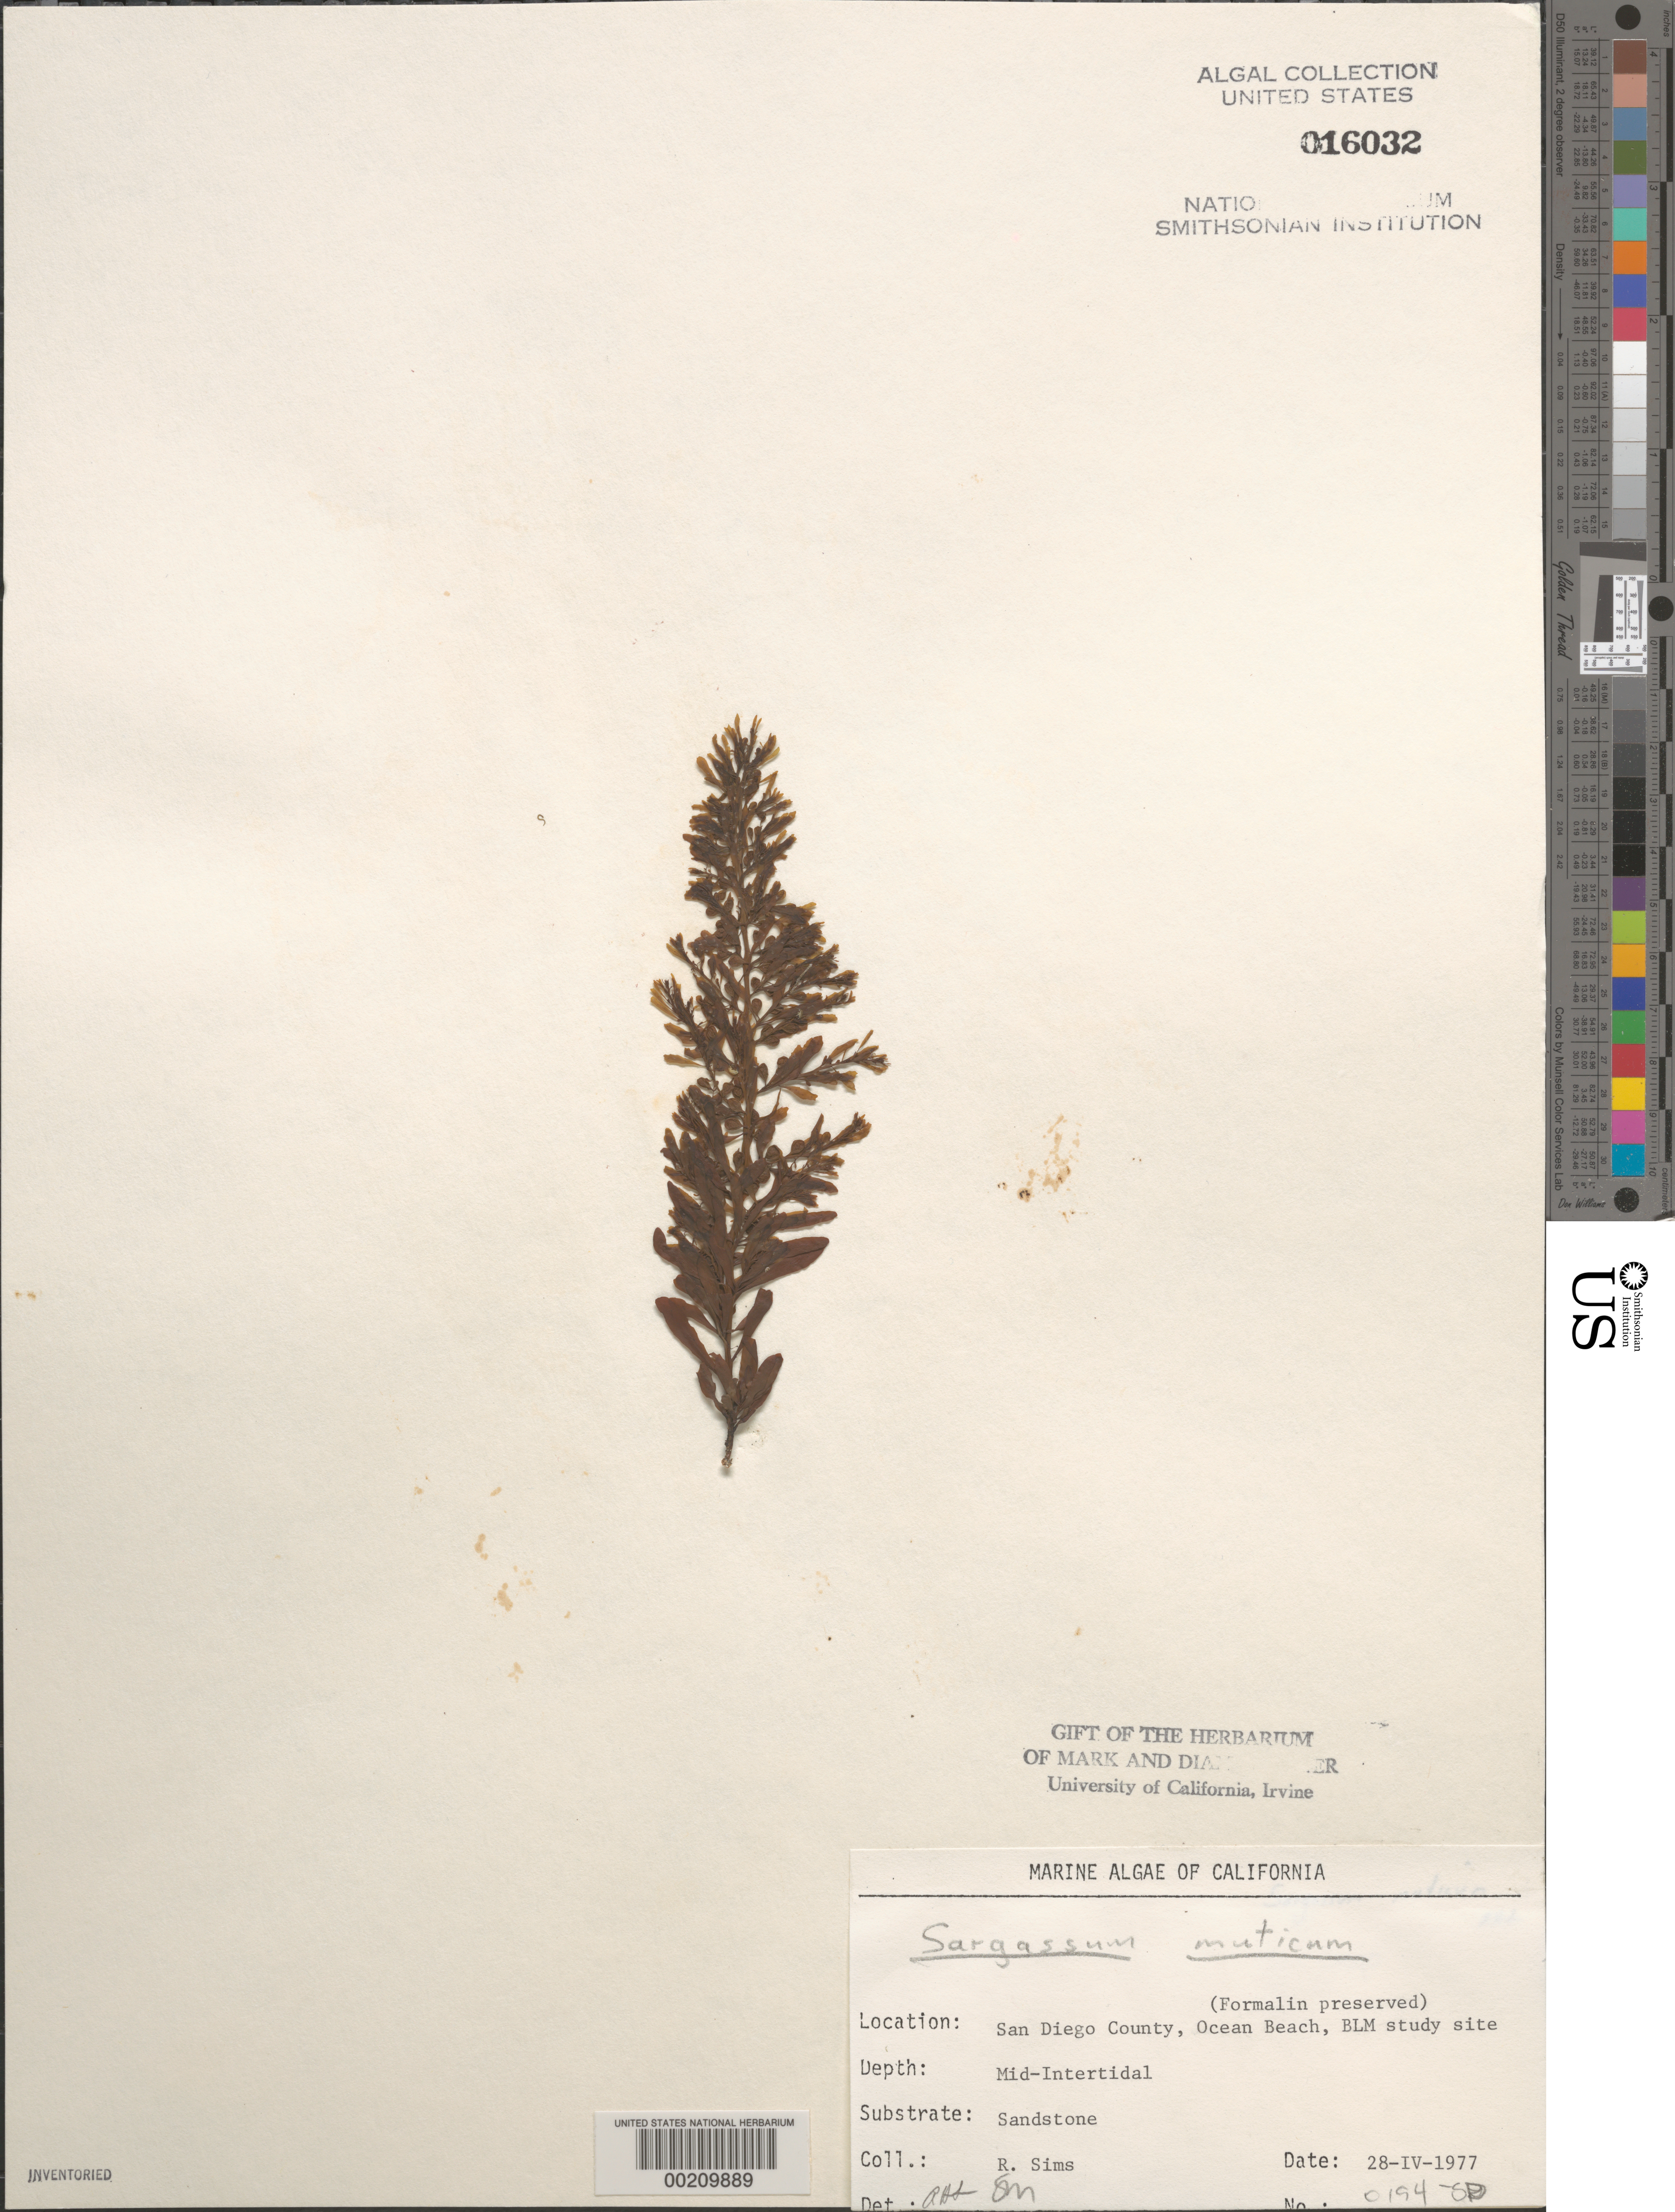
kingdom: Chromista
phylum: Ochrophyta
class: Phaeophyceae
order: Fucales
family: Sargassaceae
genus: Sargassum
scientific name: Sargassum muticum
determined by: Sims, Robert H.; Murray, S. N.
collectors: R. H. Sims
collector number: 0194-sd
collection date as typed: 28 Apr 1977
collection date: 1977-04-28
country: United States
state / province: California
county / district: San Diego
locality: Ocean Beach, end of Del Monte Street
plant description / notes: BLM-SOCALBIGHT Rocky Intertidal Survey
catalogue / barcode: US 16032